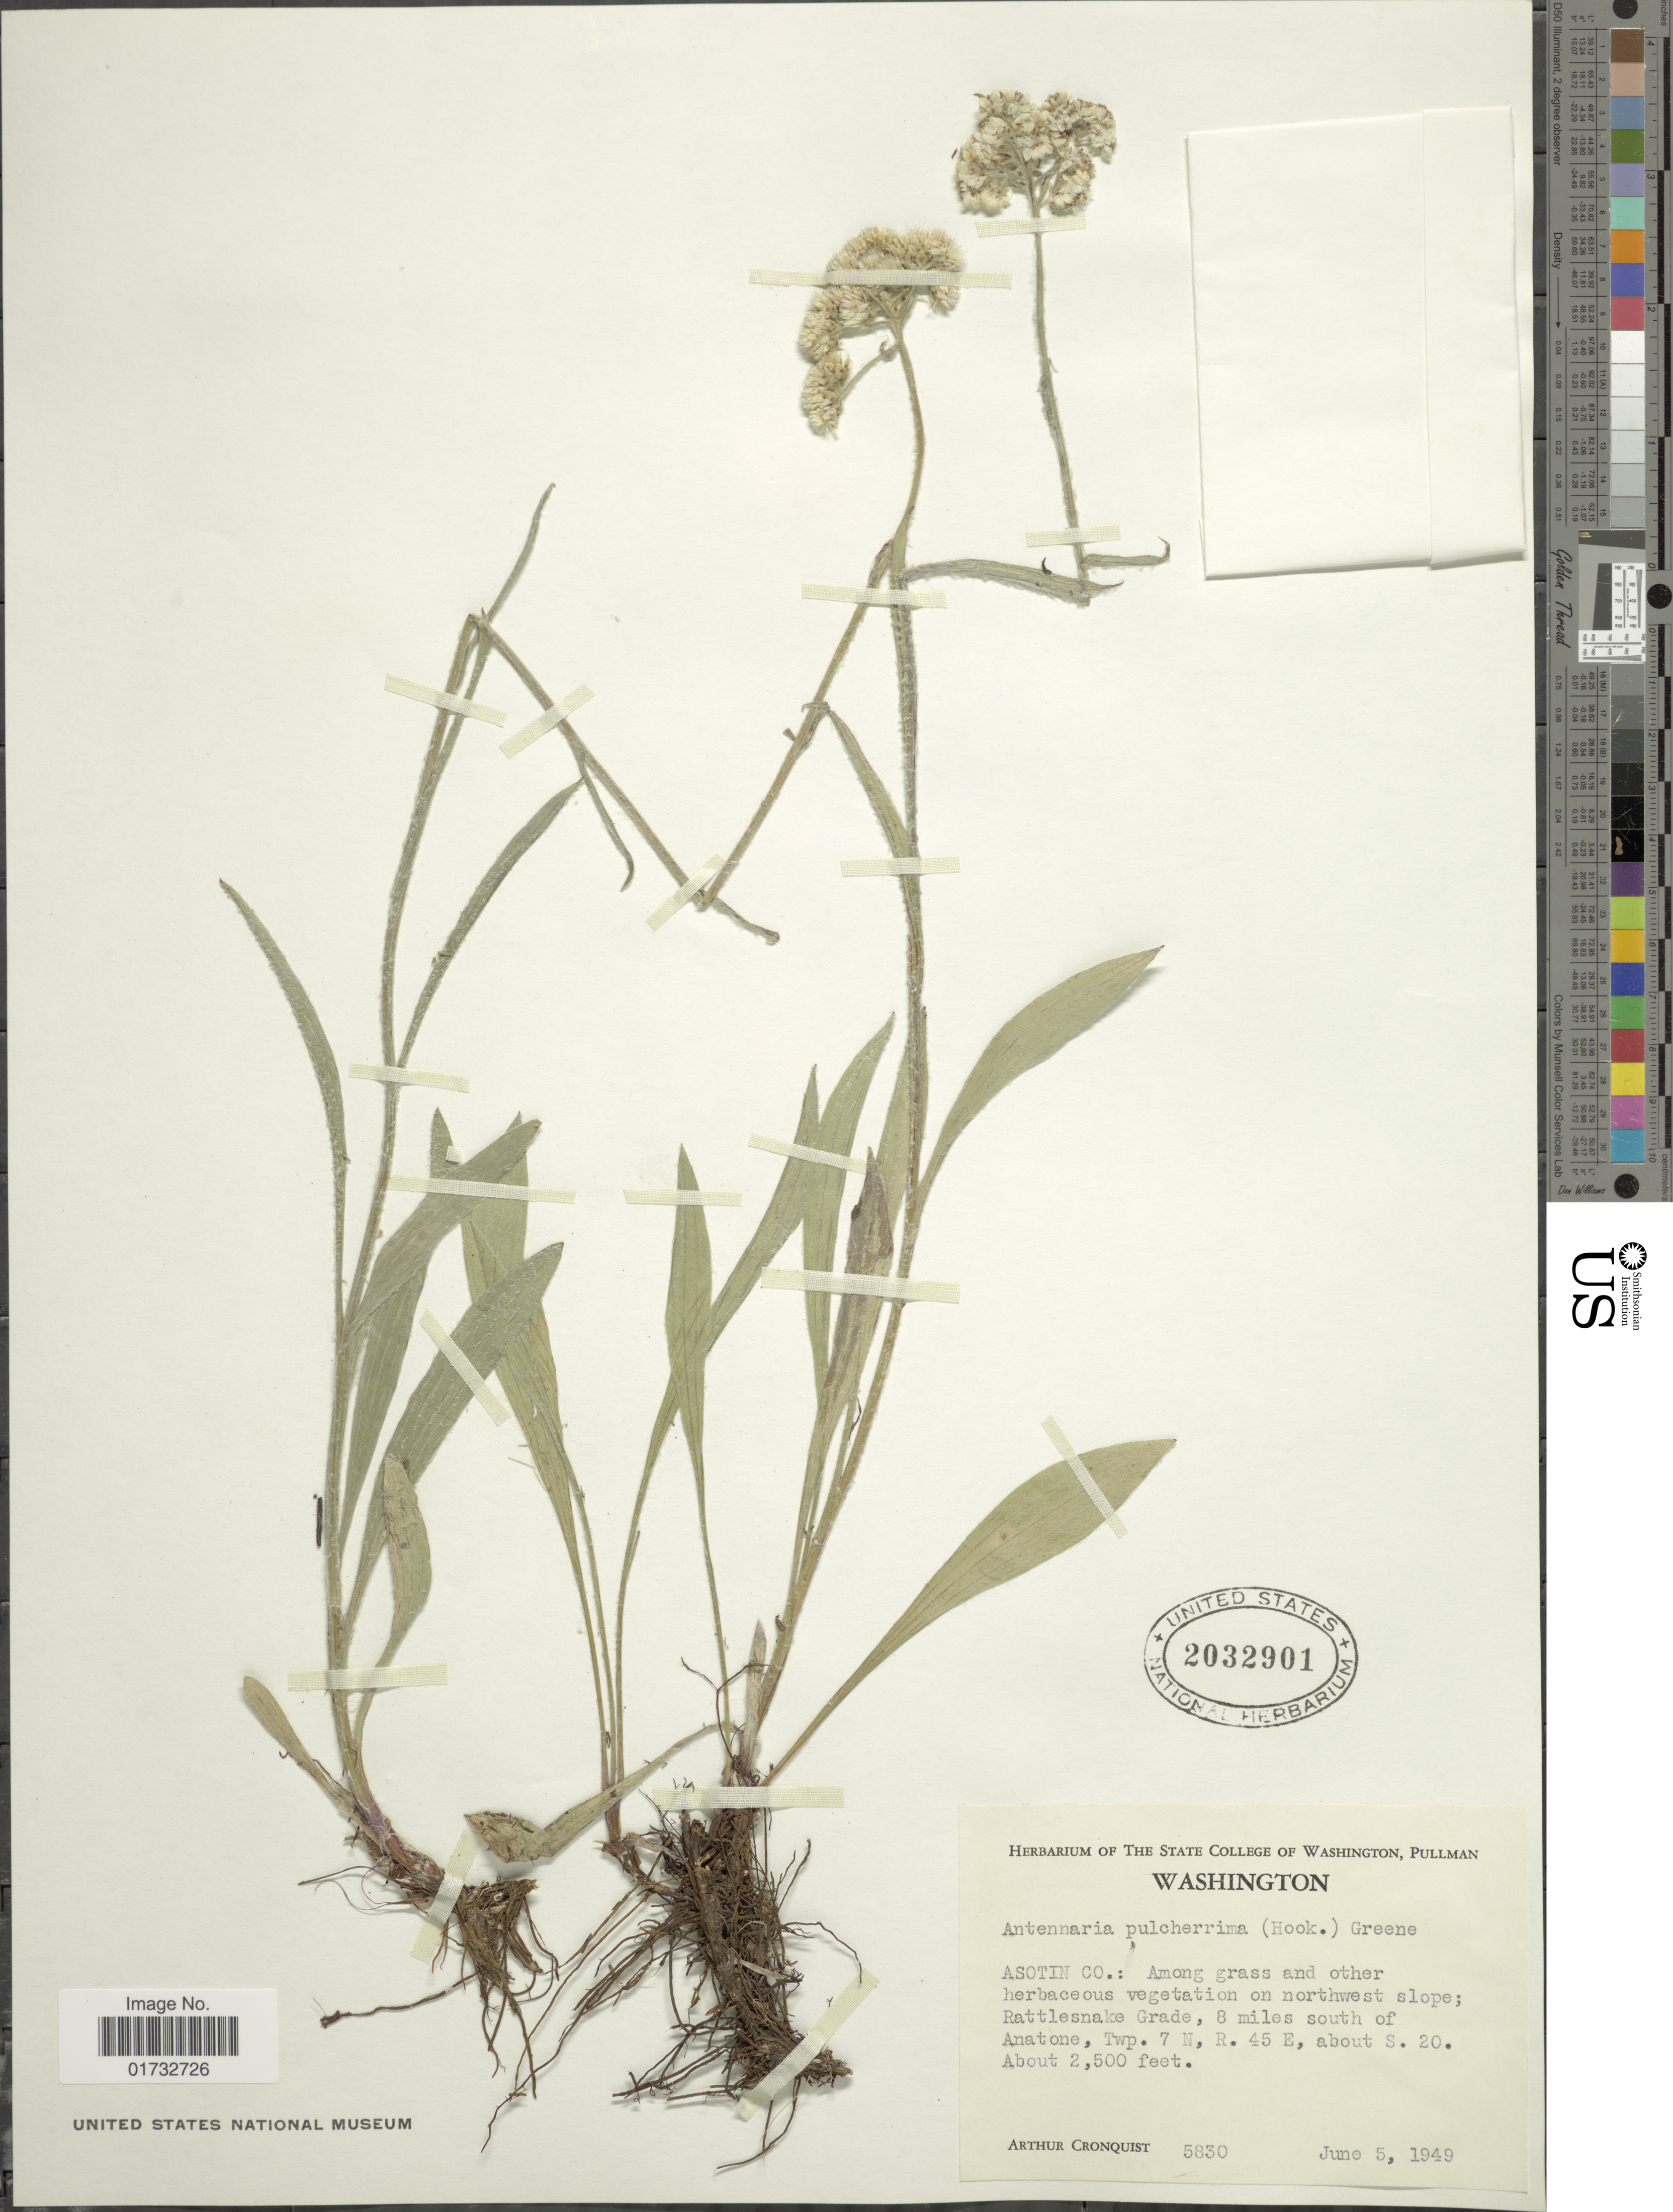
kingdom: Plantae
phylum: Tracheophyta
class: Magnoliopsida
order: Asterales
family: Asteraceae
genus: Antennaria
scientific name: Antennaria pulcherrima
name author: (Hook.) Greene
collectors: A. J. Cronquist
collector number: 5830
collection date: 1949-06-05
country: United States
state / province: Washington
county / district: Asotin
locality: Asotin Co.: Rattlesnake Grade, 8 miles south of Anatone, Twp. 7 N, R. 45 E, about S. 20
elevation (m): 762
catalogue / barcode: US 2032901